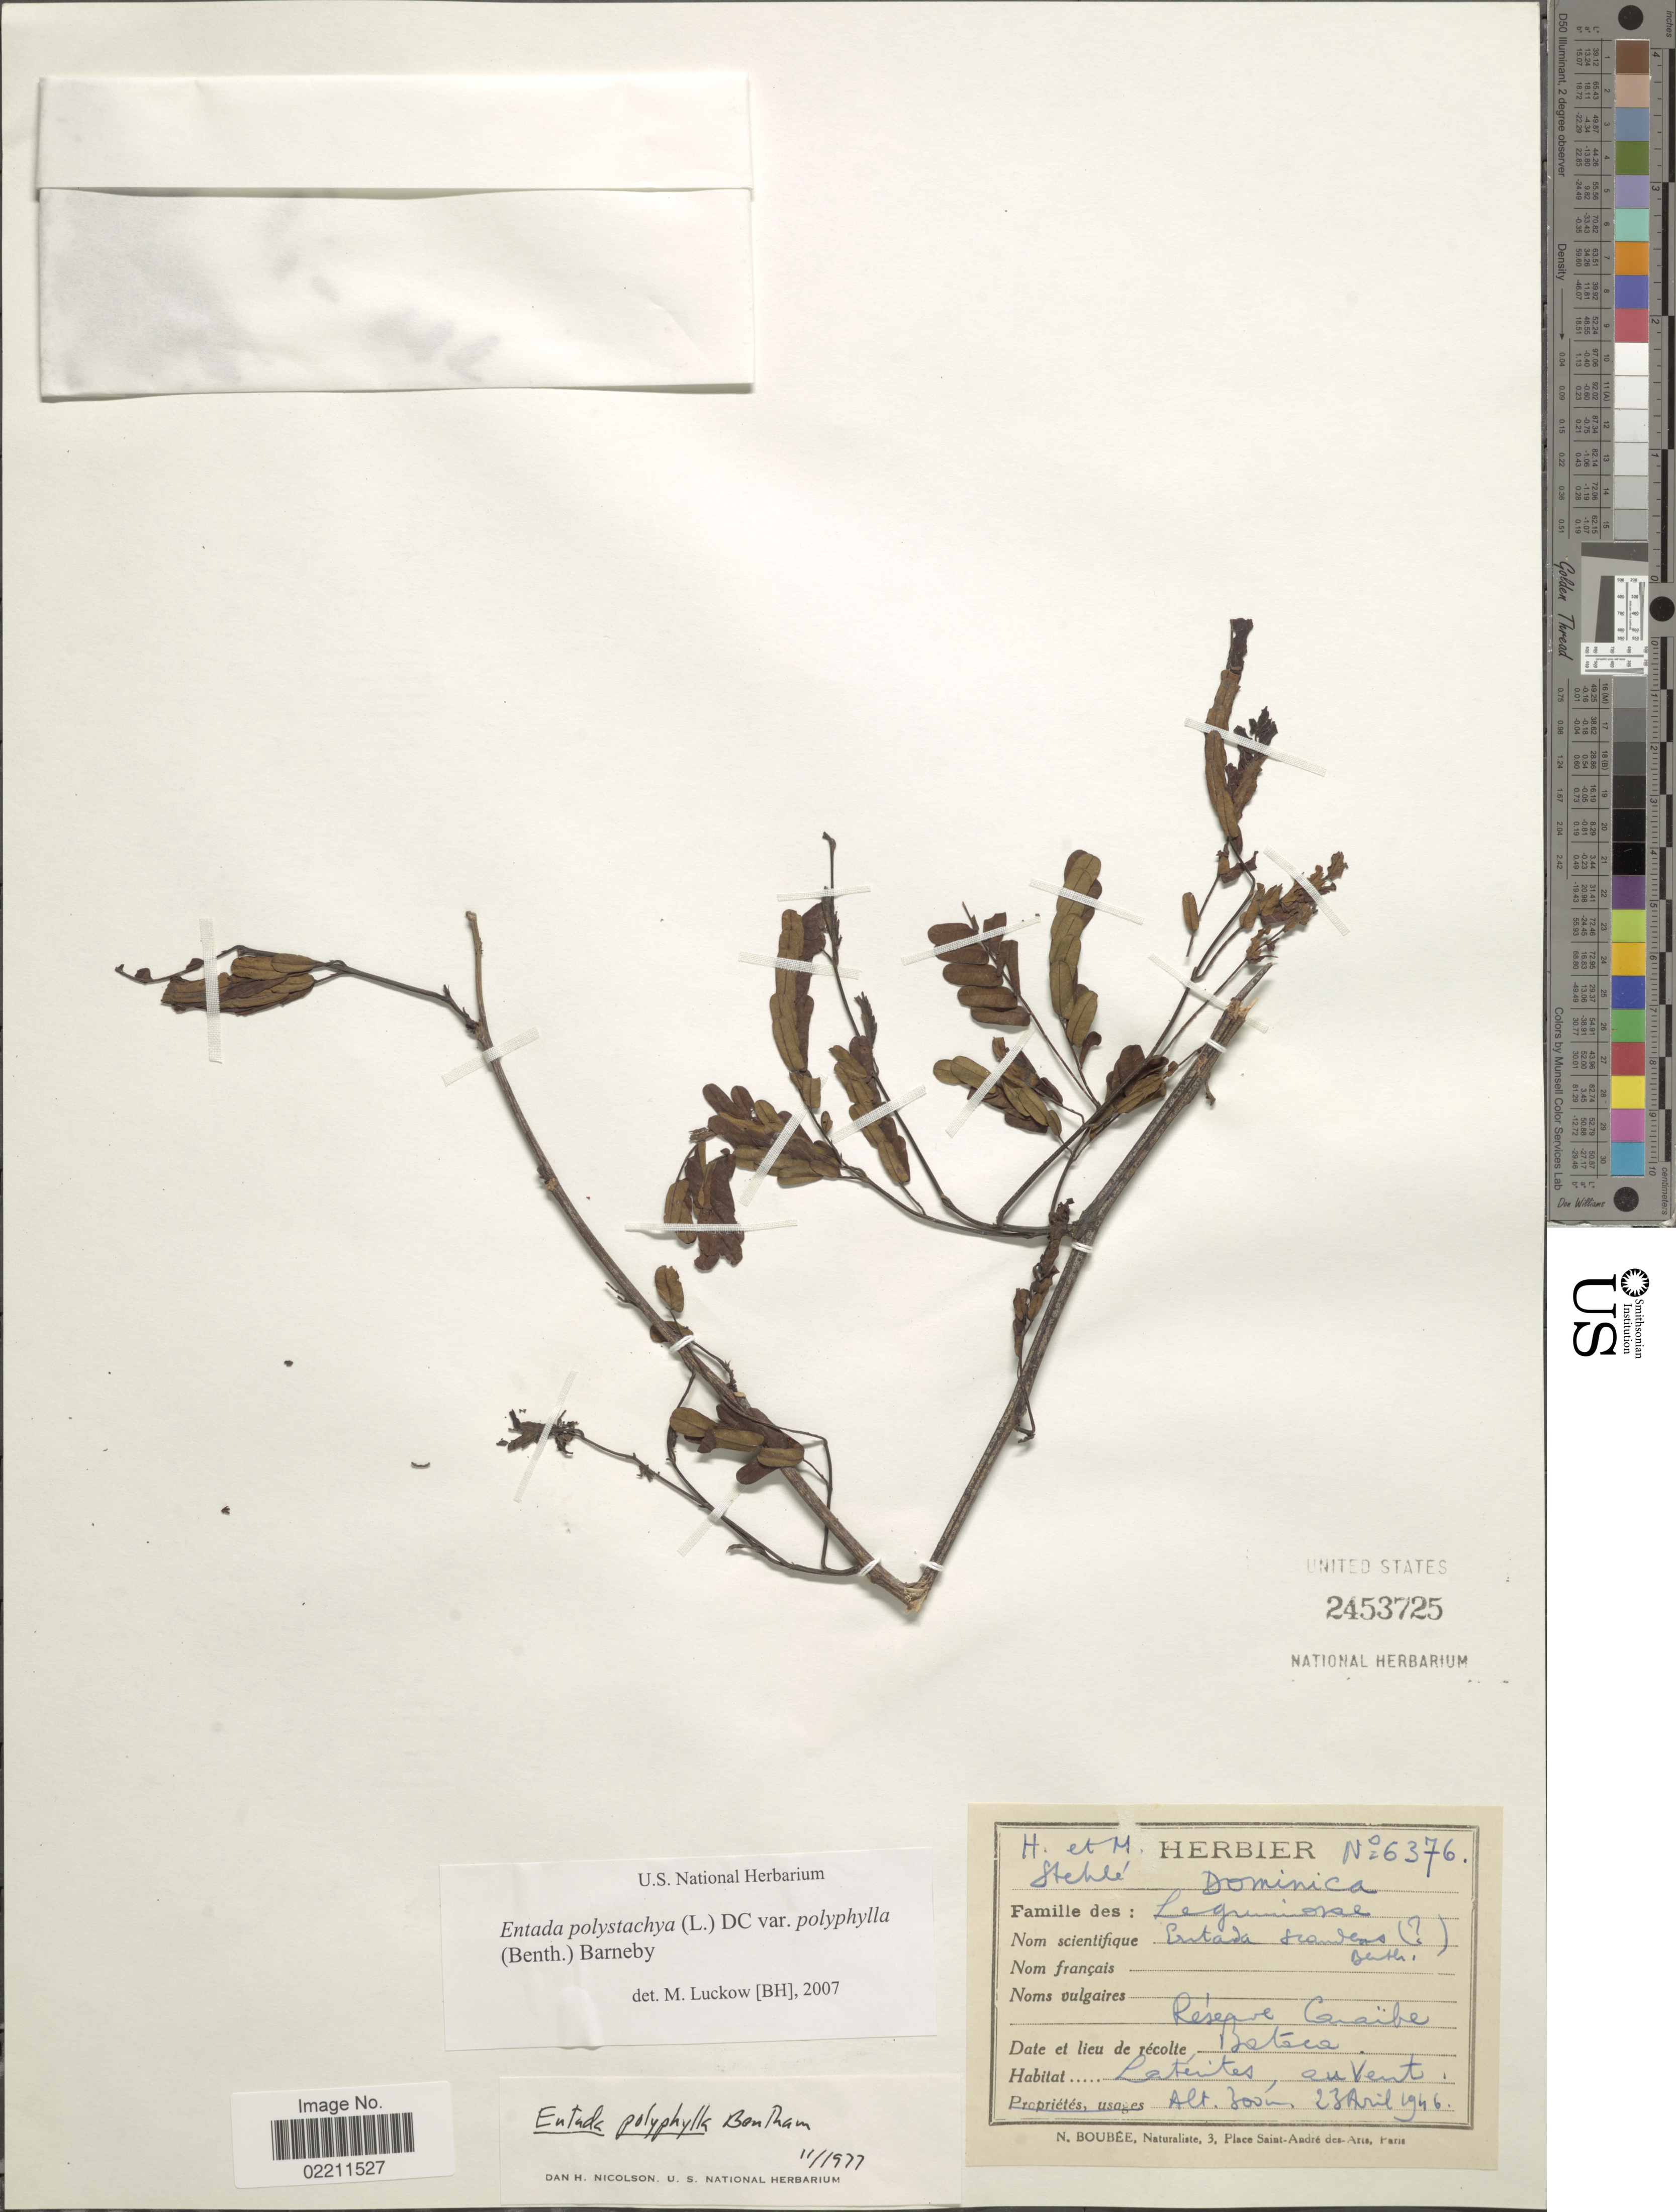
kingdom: Plantae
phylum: Tracheophyta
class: Magnoliopsida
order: Fabales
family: Fabaceae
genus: Entada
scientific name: Entada polystachya var. polyphylla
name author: (Benth.) Barneby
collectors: H. Stehlé & M. Stehlé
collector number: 6376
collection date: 1946-04-23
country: Dominica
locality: Dominica, Reserve Caraibe, Bataca.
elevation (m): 300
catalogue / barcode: US 2453725